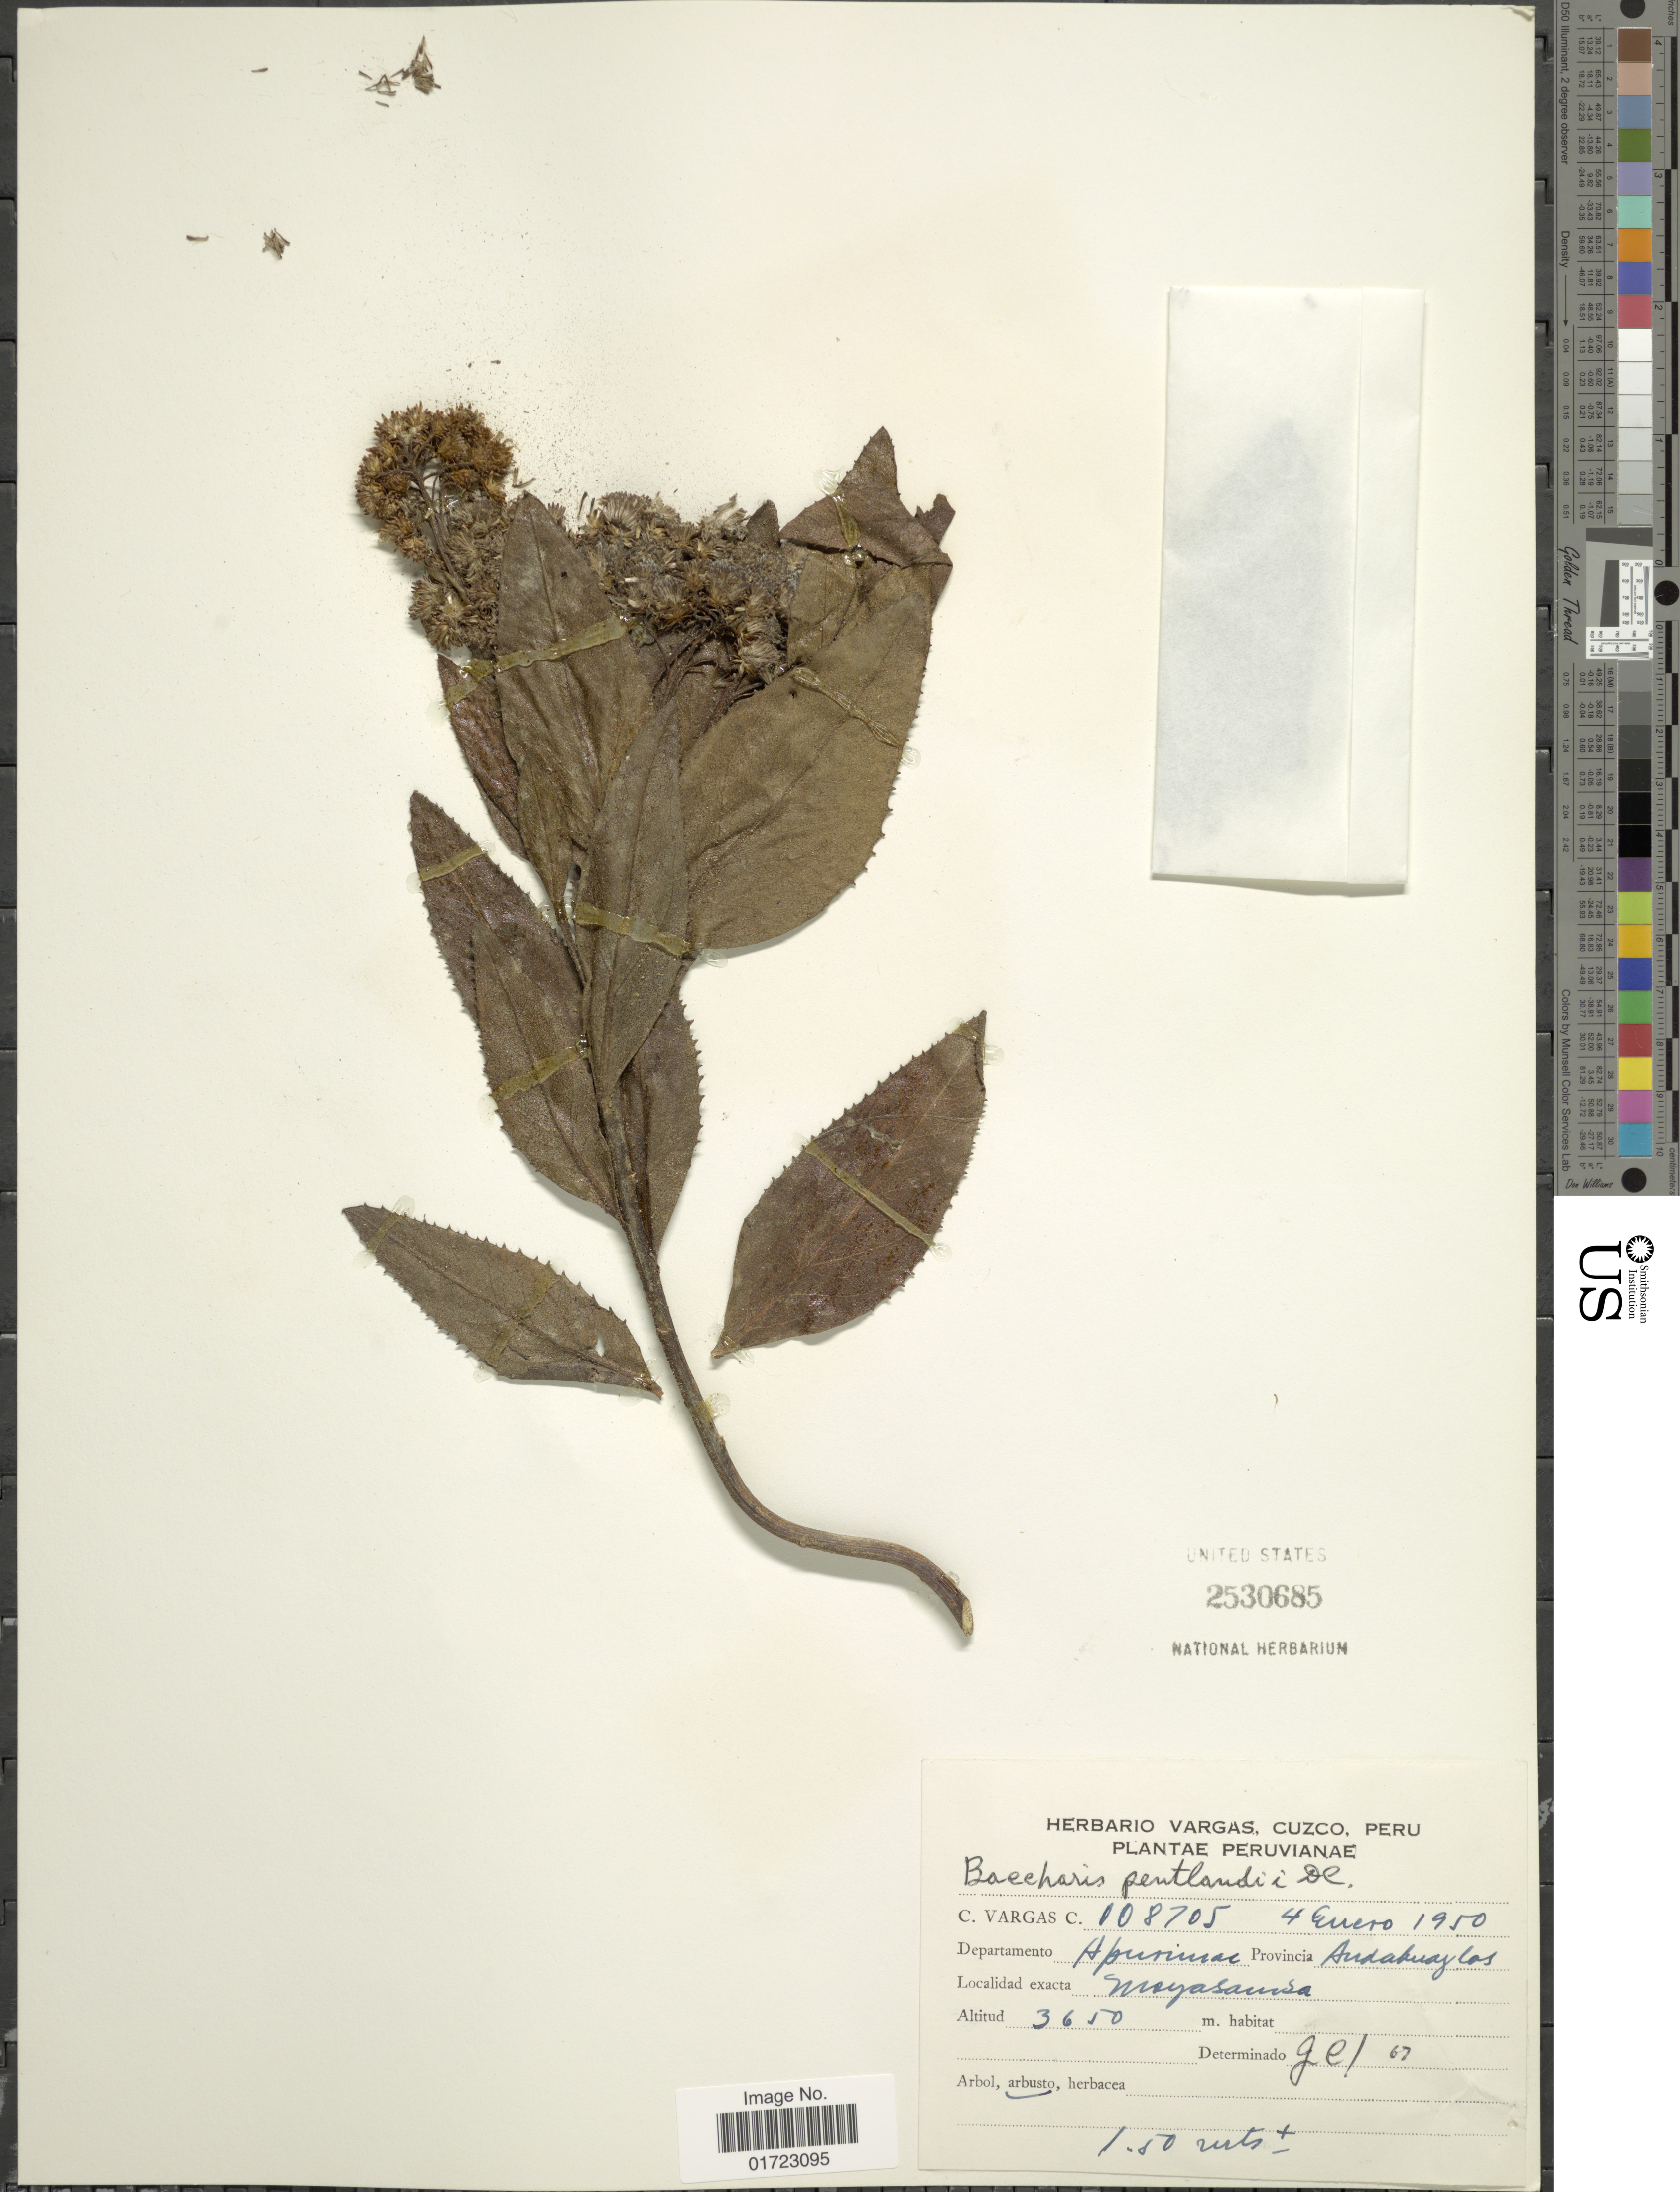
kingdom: Plantae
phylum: Tracheophyta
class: Magnoliopsida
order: Asterales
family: Asteraceae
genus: Baccharis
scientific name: Baccharis pentlandii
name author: DC.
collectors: C. Vargas Calderón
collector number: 108705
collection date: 1950-01-04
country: Peru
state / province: Apurímac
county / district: Andahuaylas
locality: Moyabamba Baja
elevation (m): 3650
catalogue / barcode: US 2530685